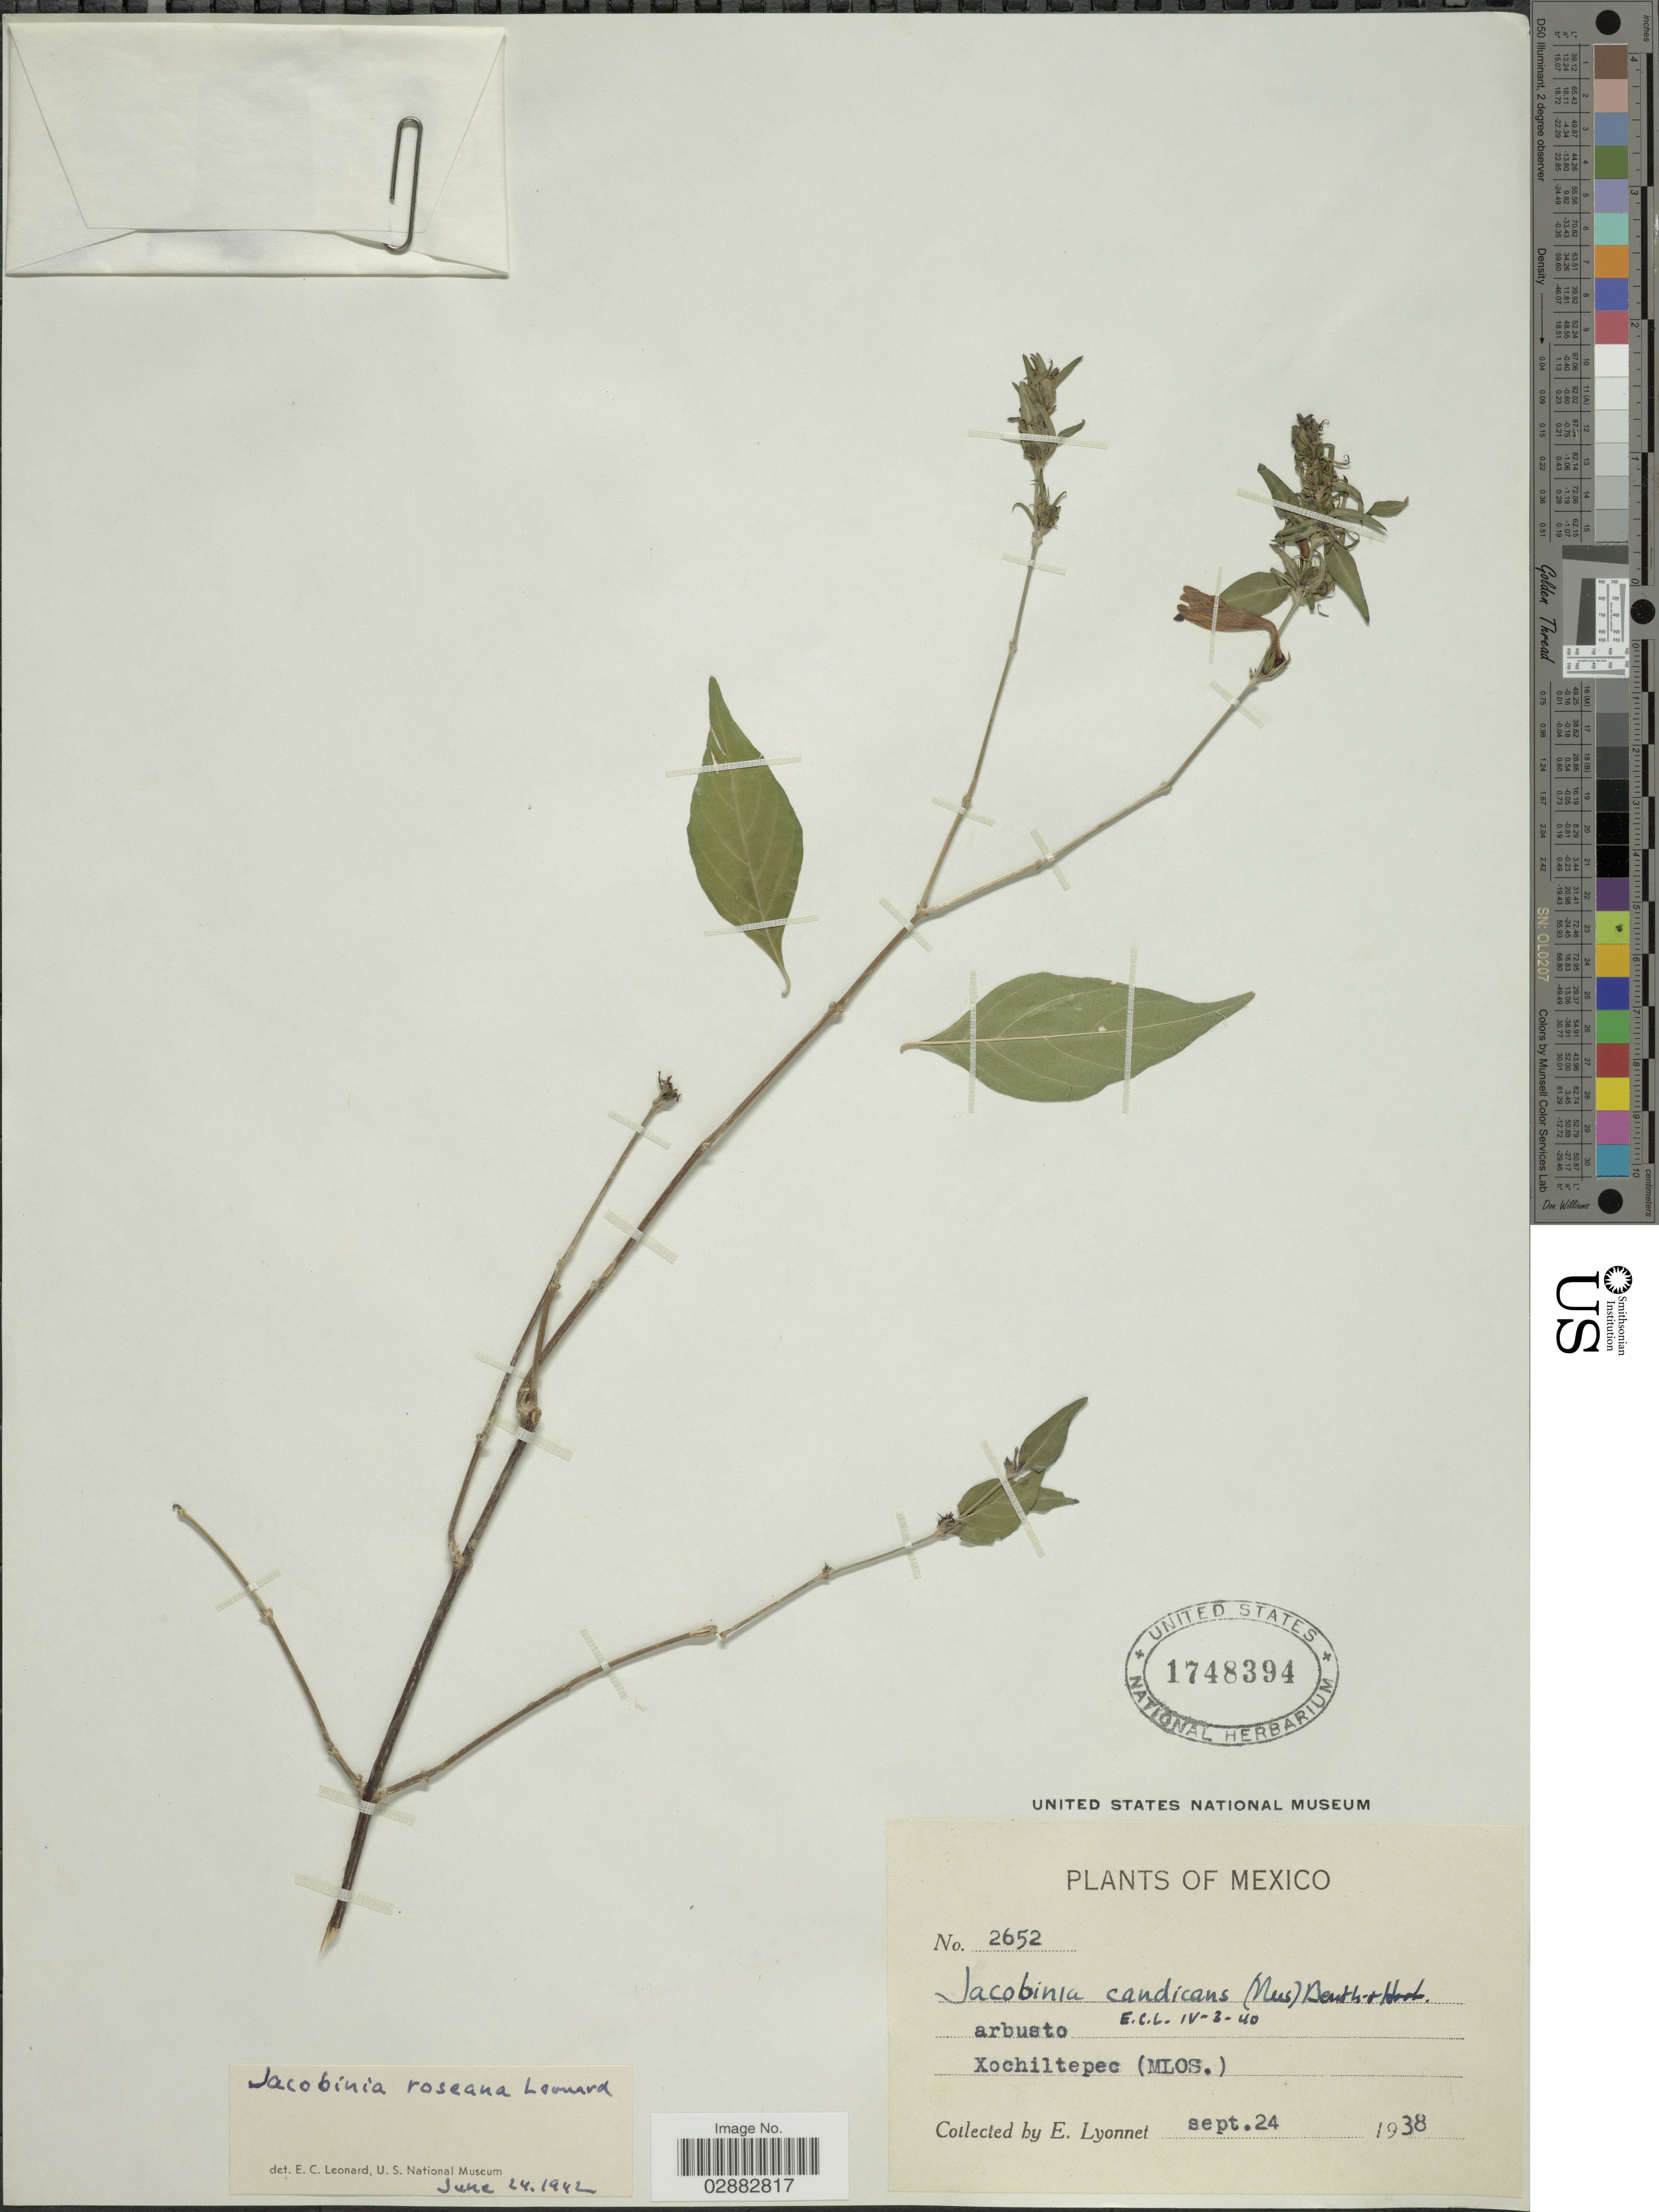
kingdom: Plantae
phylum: Tracheophyta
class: Magnoliopsida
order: Lamiales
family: Acanthaceae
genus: Jacobinia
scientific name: Jacobinia roseana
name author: Leonard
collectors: E. Lyonnet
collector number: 2652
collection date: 1938-09-24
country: Mexico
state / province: Morelos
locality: Xochiltepec.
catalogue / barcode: US 1748394